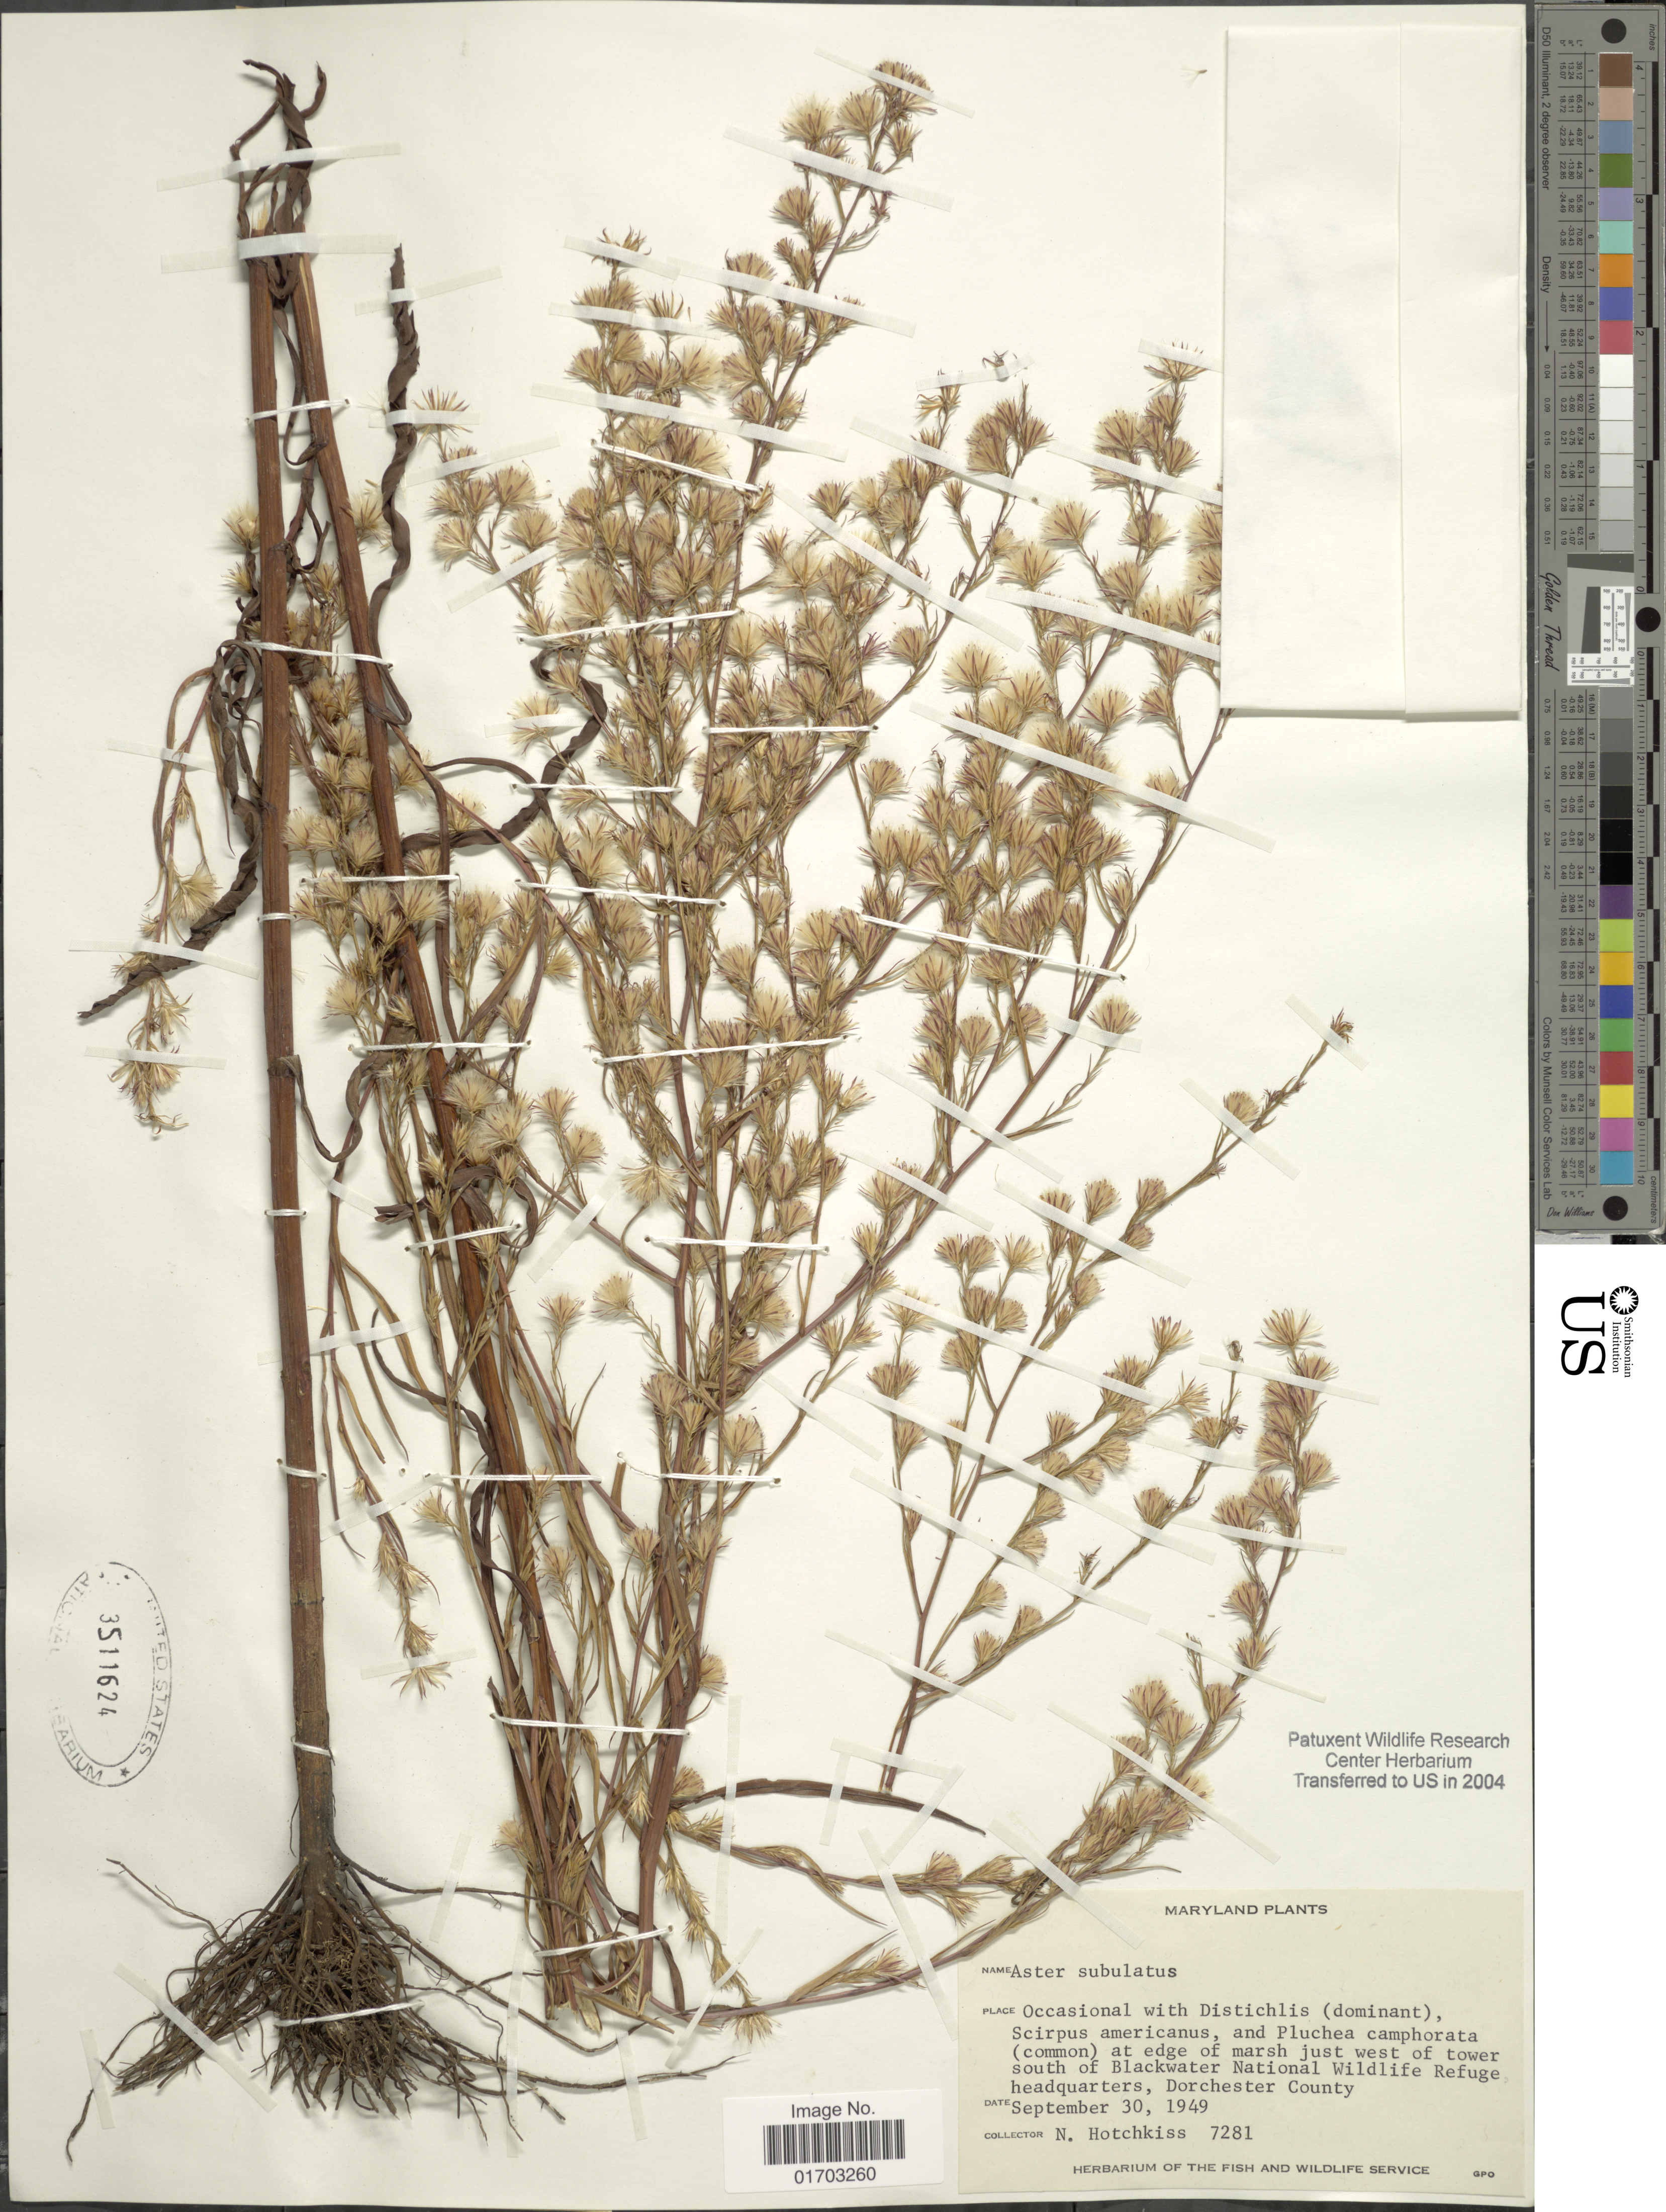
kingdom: Plantae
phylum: Tracheophyta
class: Magnoliopsida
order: Asterales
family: Asteraceae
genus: Symphyotrichum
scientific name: Symphyotrichum subulatum var. parviflorum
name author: (Nees) S.D. Sundb.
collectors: N. Hotchkiss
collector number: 7281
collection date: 1949-09-30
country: United States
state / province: Maryland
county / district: Dorchester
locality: At edge of marsh just west of tower south of Blackwater National Wildlife Refuge headquarters, Dorchester County.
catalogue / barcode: US 3511624